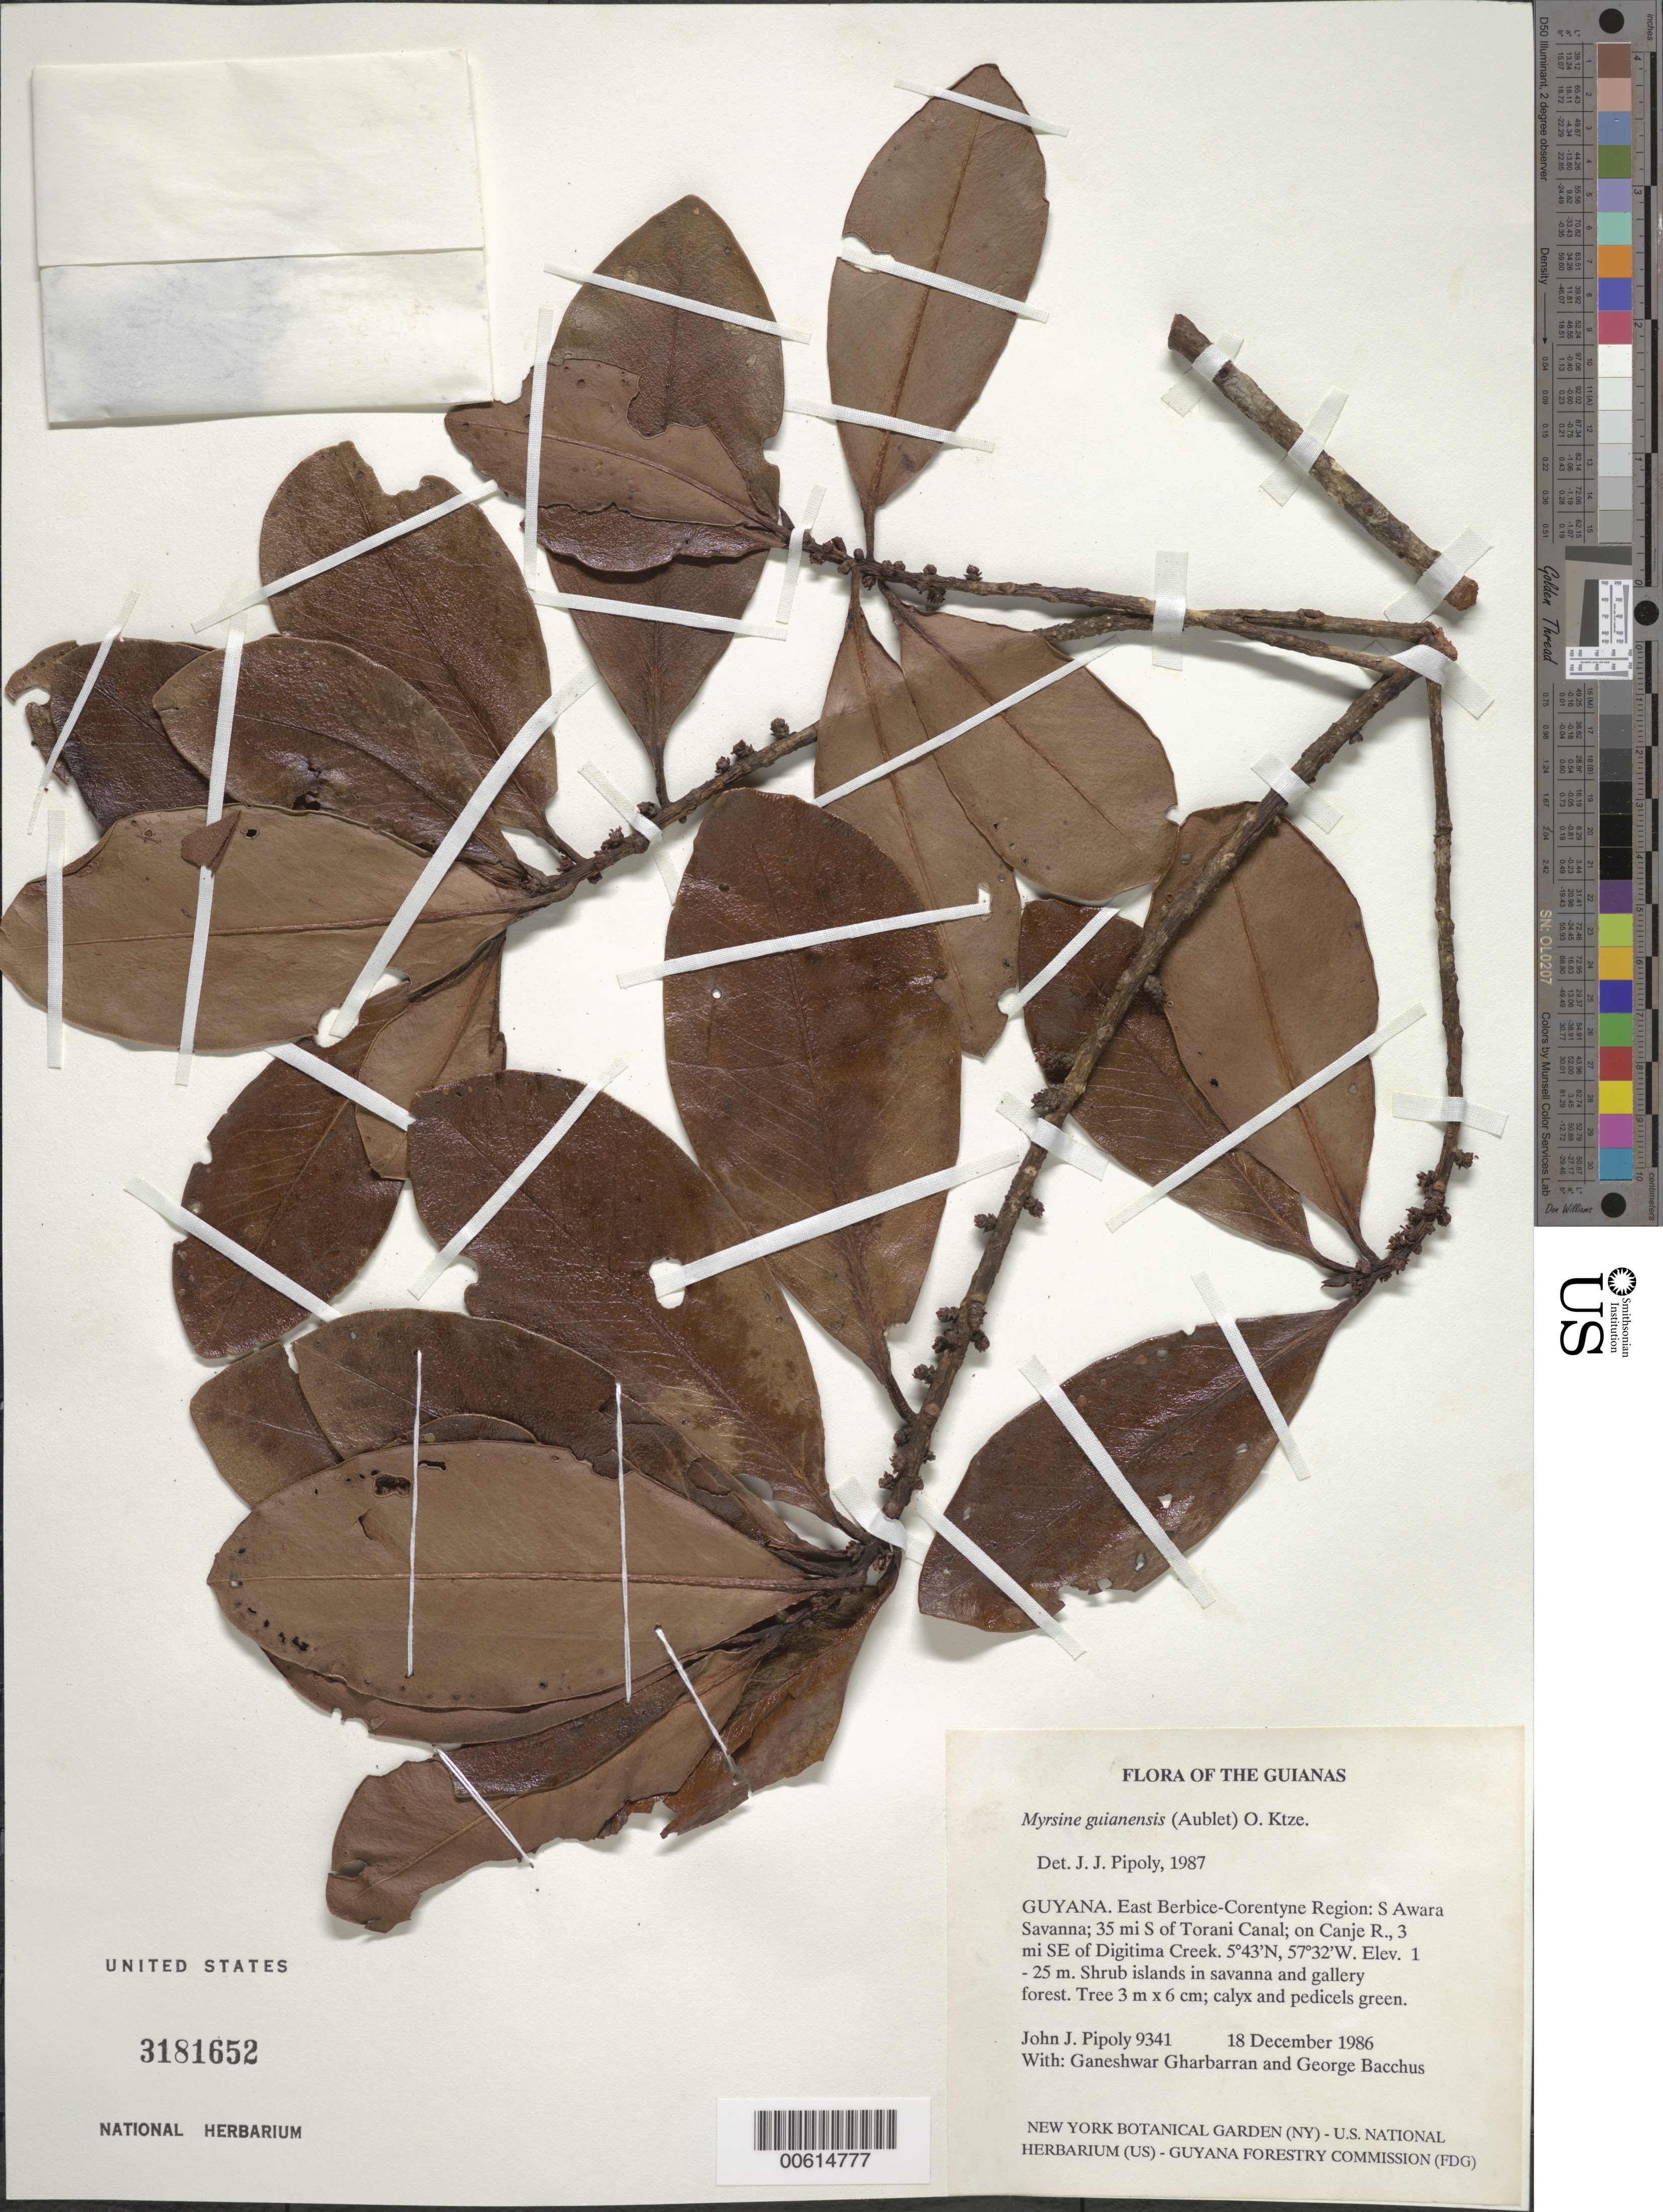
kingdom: Plantae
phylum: Tracheophyta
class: Magnoliopsida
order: Ericales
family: Primulaceae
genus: Myrsine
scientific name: Myrsine guianensis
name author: (Aubl.) Kuntze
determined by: Pipoly, J. J., III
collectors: J. J. Pipoly, G. Gharbarran & G. Bacchus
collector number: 9341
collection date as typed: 18 December 1986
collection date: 1986-12-18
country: Guyana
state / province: E. Berbice-Corentyne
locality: S Awara Savanna; ±35 mi S of Torani Canal; on Canje R., 3 mi SE of Digitima Creek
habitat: Shrub islands in savanna and gallery forest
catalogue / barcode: US 3181652